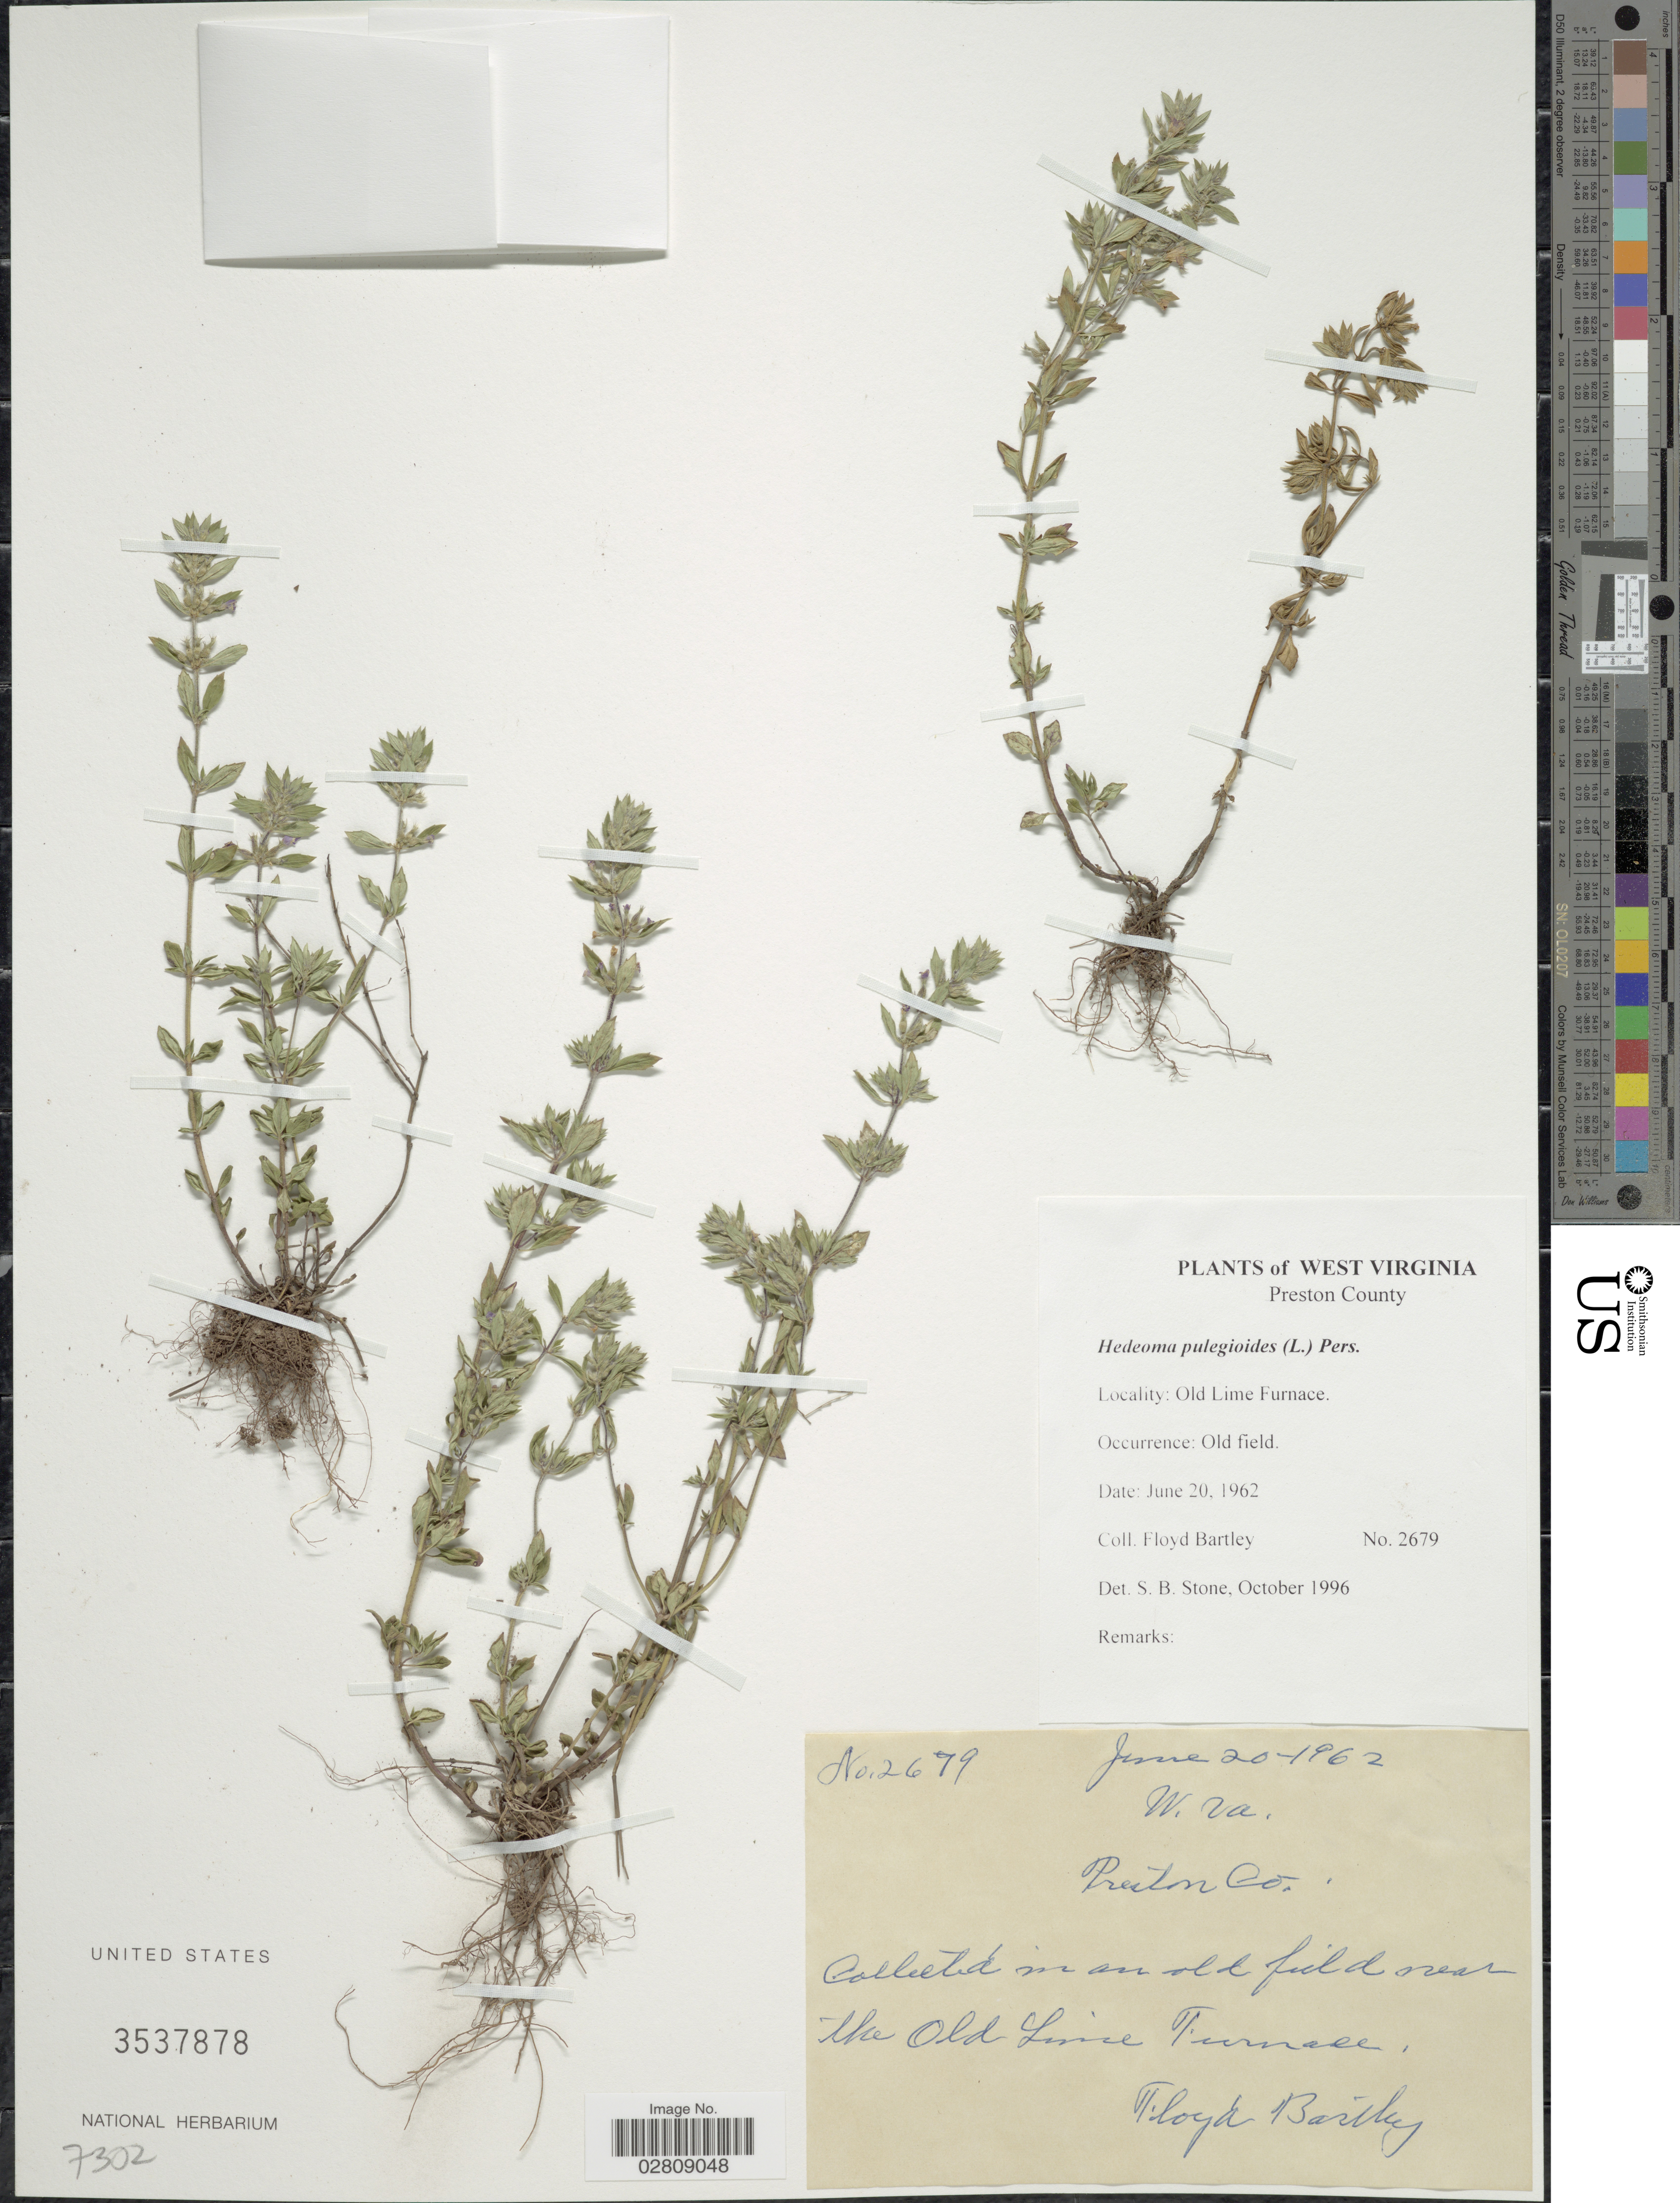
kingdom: Plantae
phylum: Tracheophyta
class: Magnoliopsida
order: Lamiales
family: Lamiaceae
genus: Hedeoma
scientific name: Hedeoma pulegioides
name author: (L.) Pers.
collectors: F. Bartley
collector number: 2679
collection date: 1962-06-20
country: United States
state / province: West Virginia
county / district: Preston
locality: Preston County, Old Lime Furnace.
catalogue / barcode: US 3537878